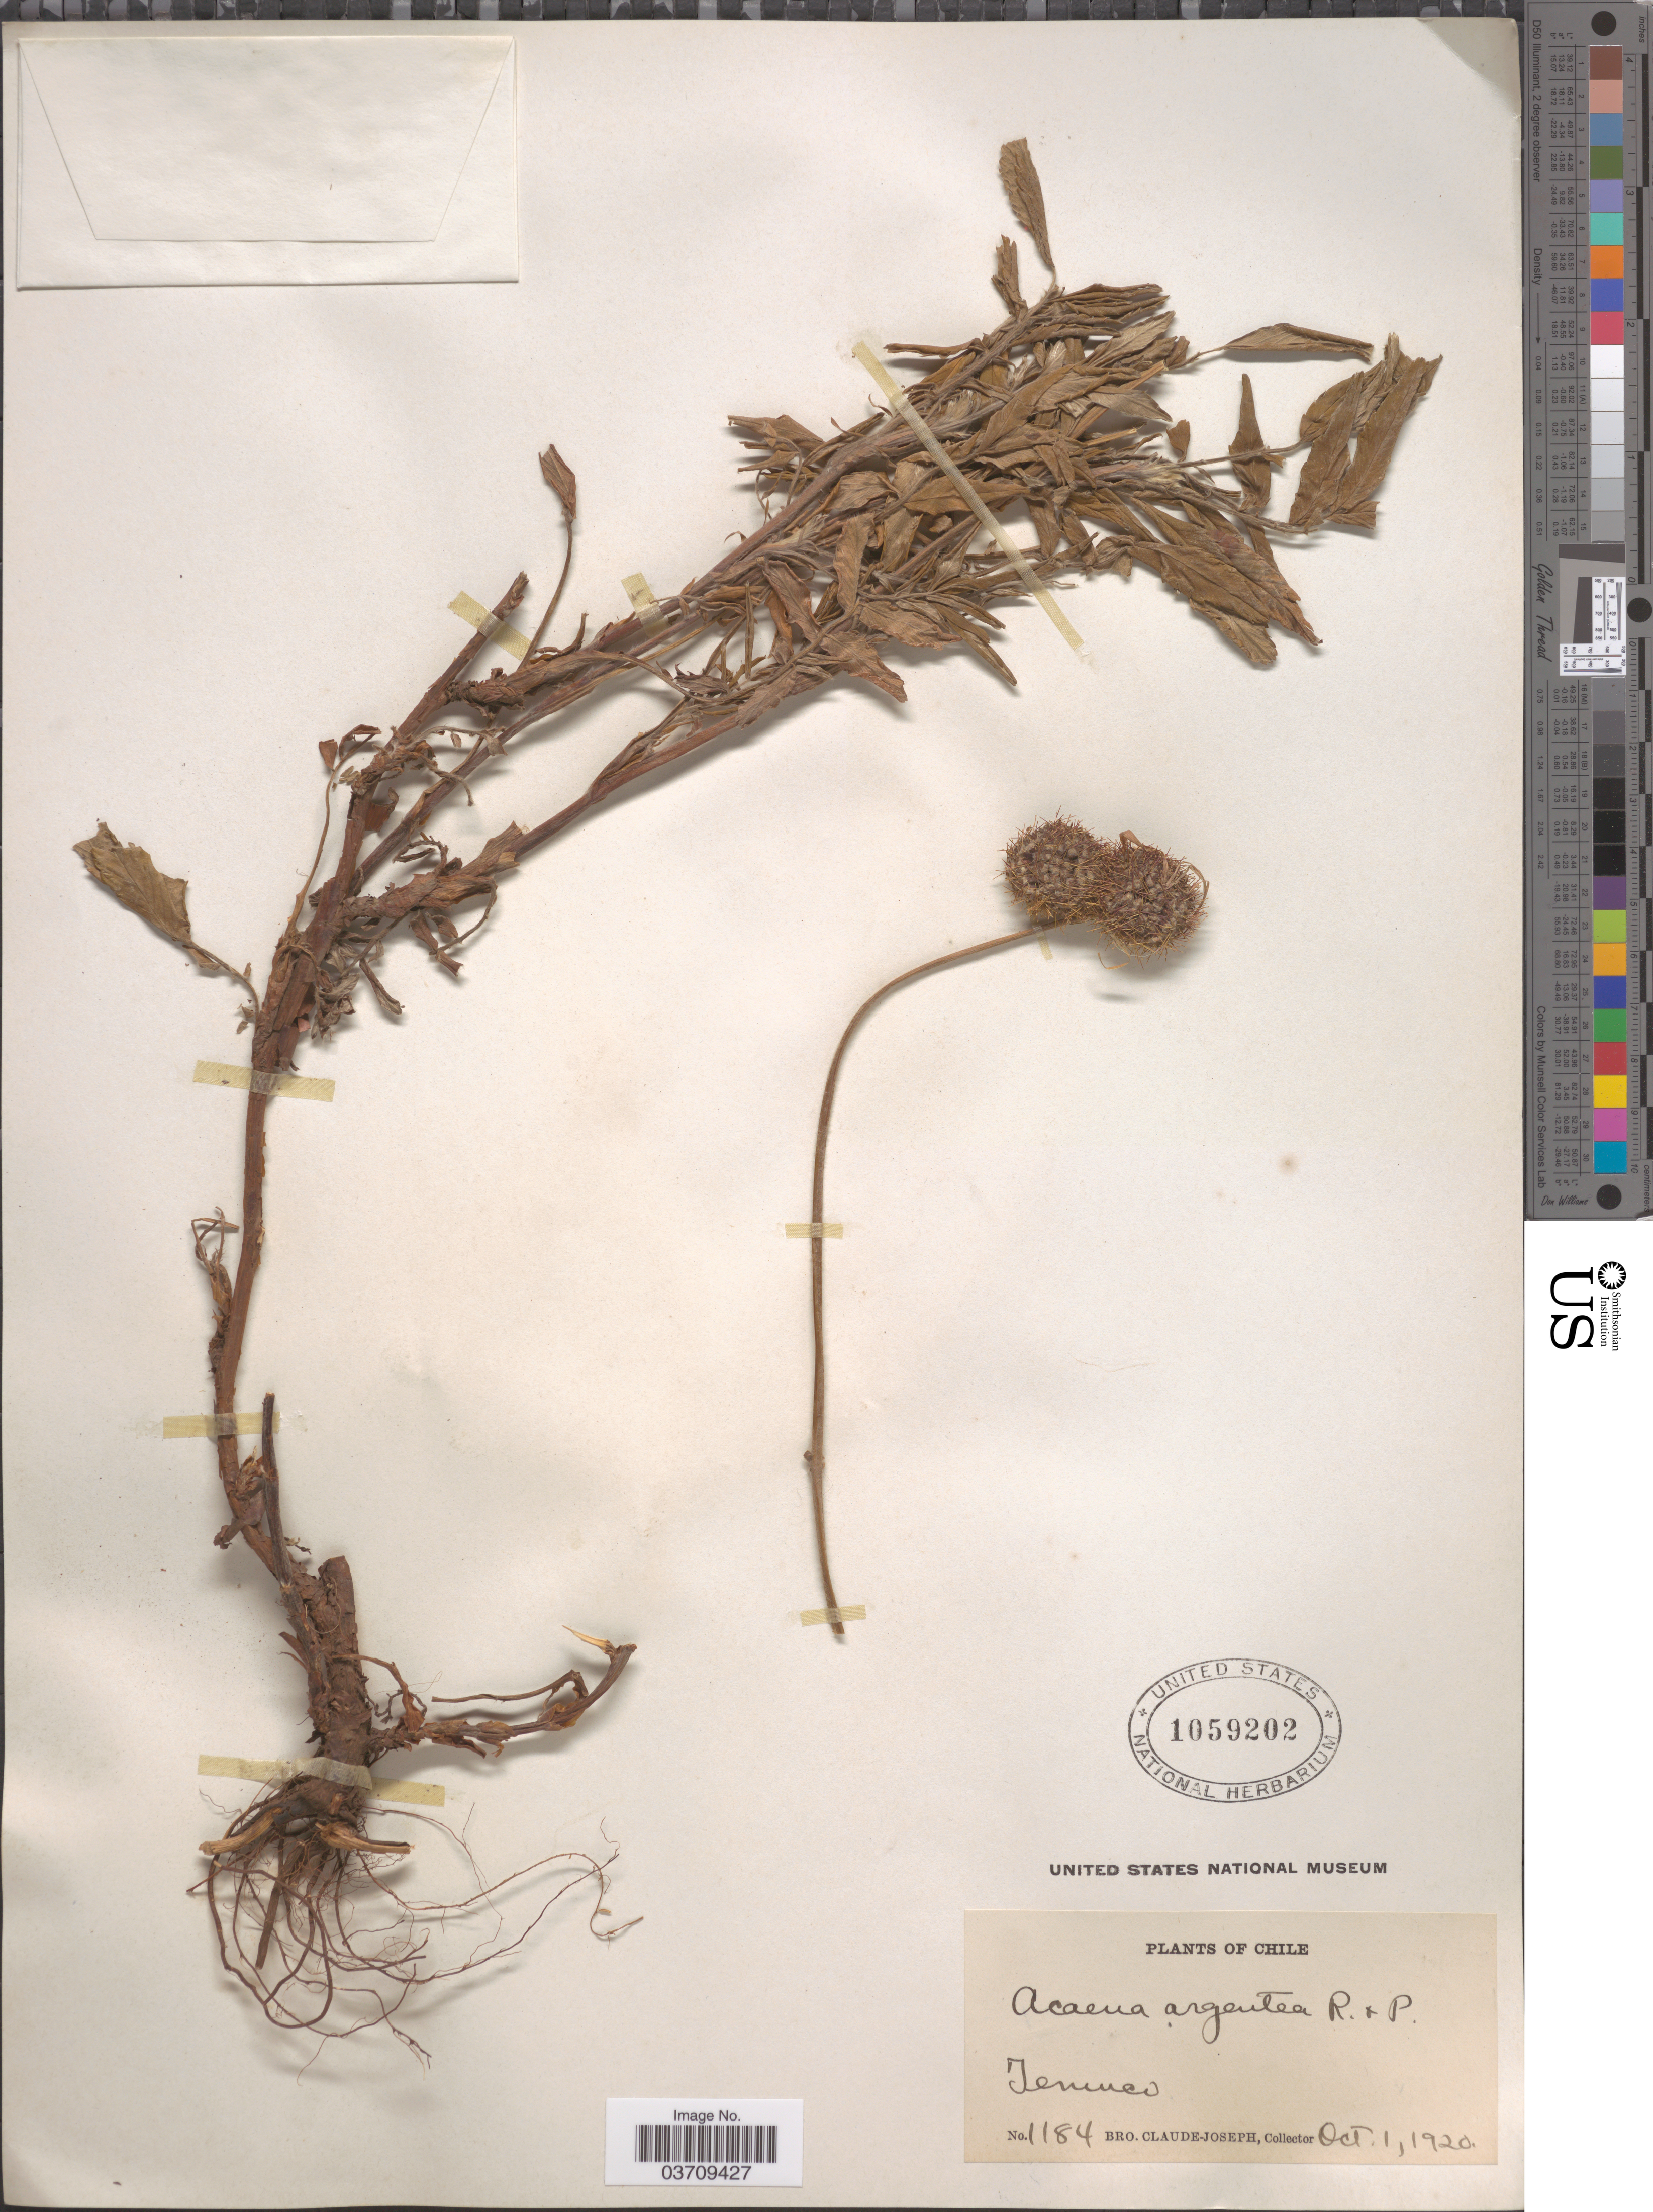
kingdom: Plantae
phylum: Tracheophyta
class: Magnoliopsida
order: Rosales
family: Rosaceae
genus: Acaena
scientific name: Acaena cylindristachya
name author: Ruiz & Pav.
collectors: Bro. Claude-Joseph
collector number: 1184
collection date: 1920-10-01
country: Chile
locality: Temuco.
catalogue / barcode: US 1059202